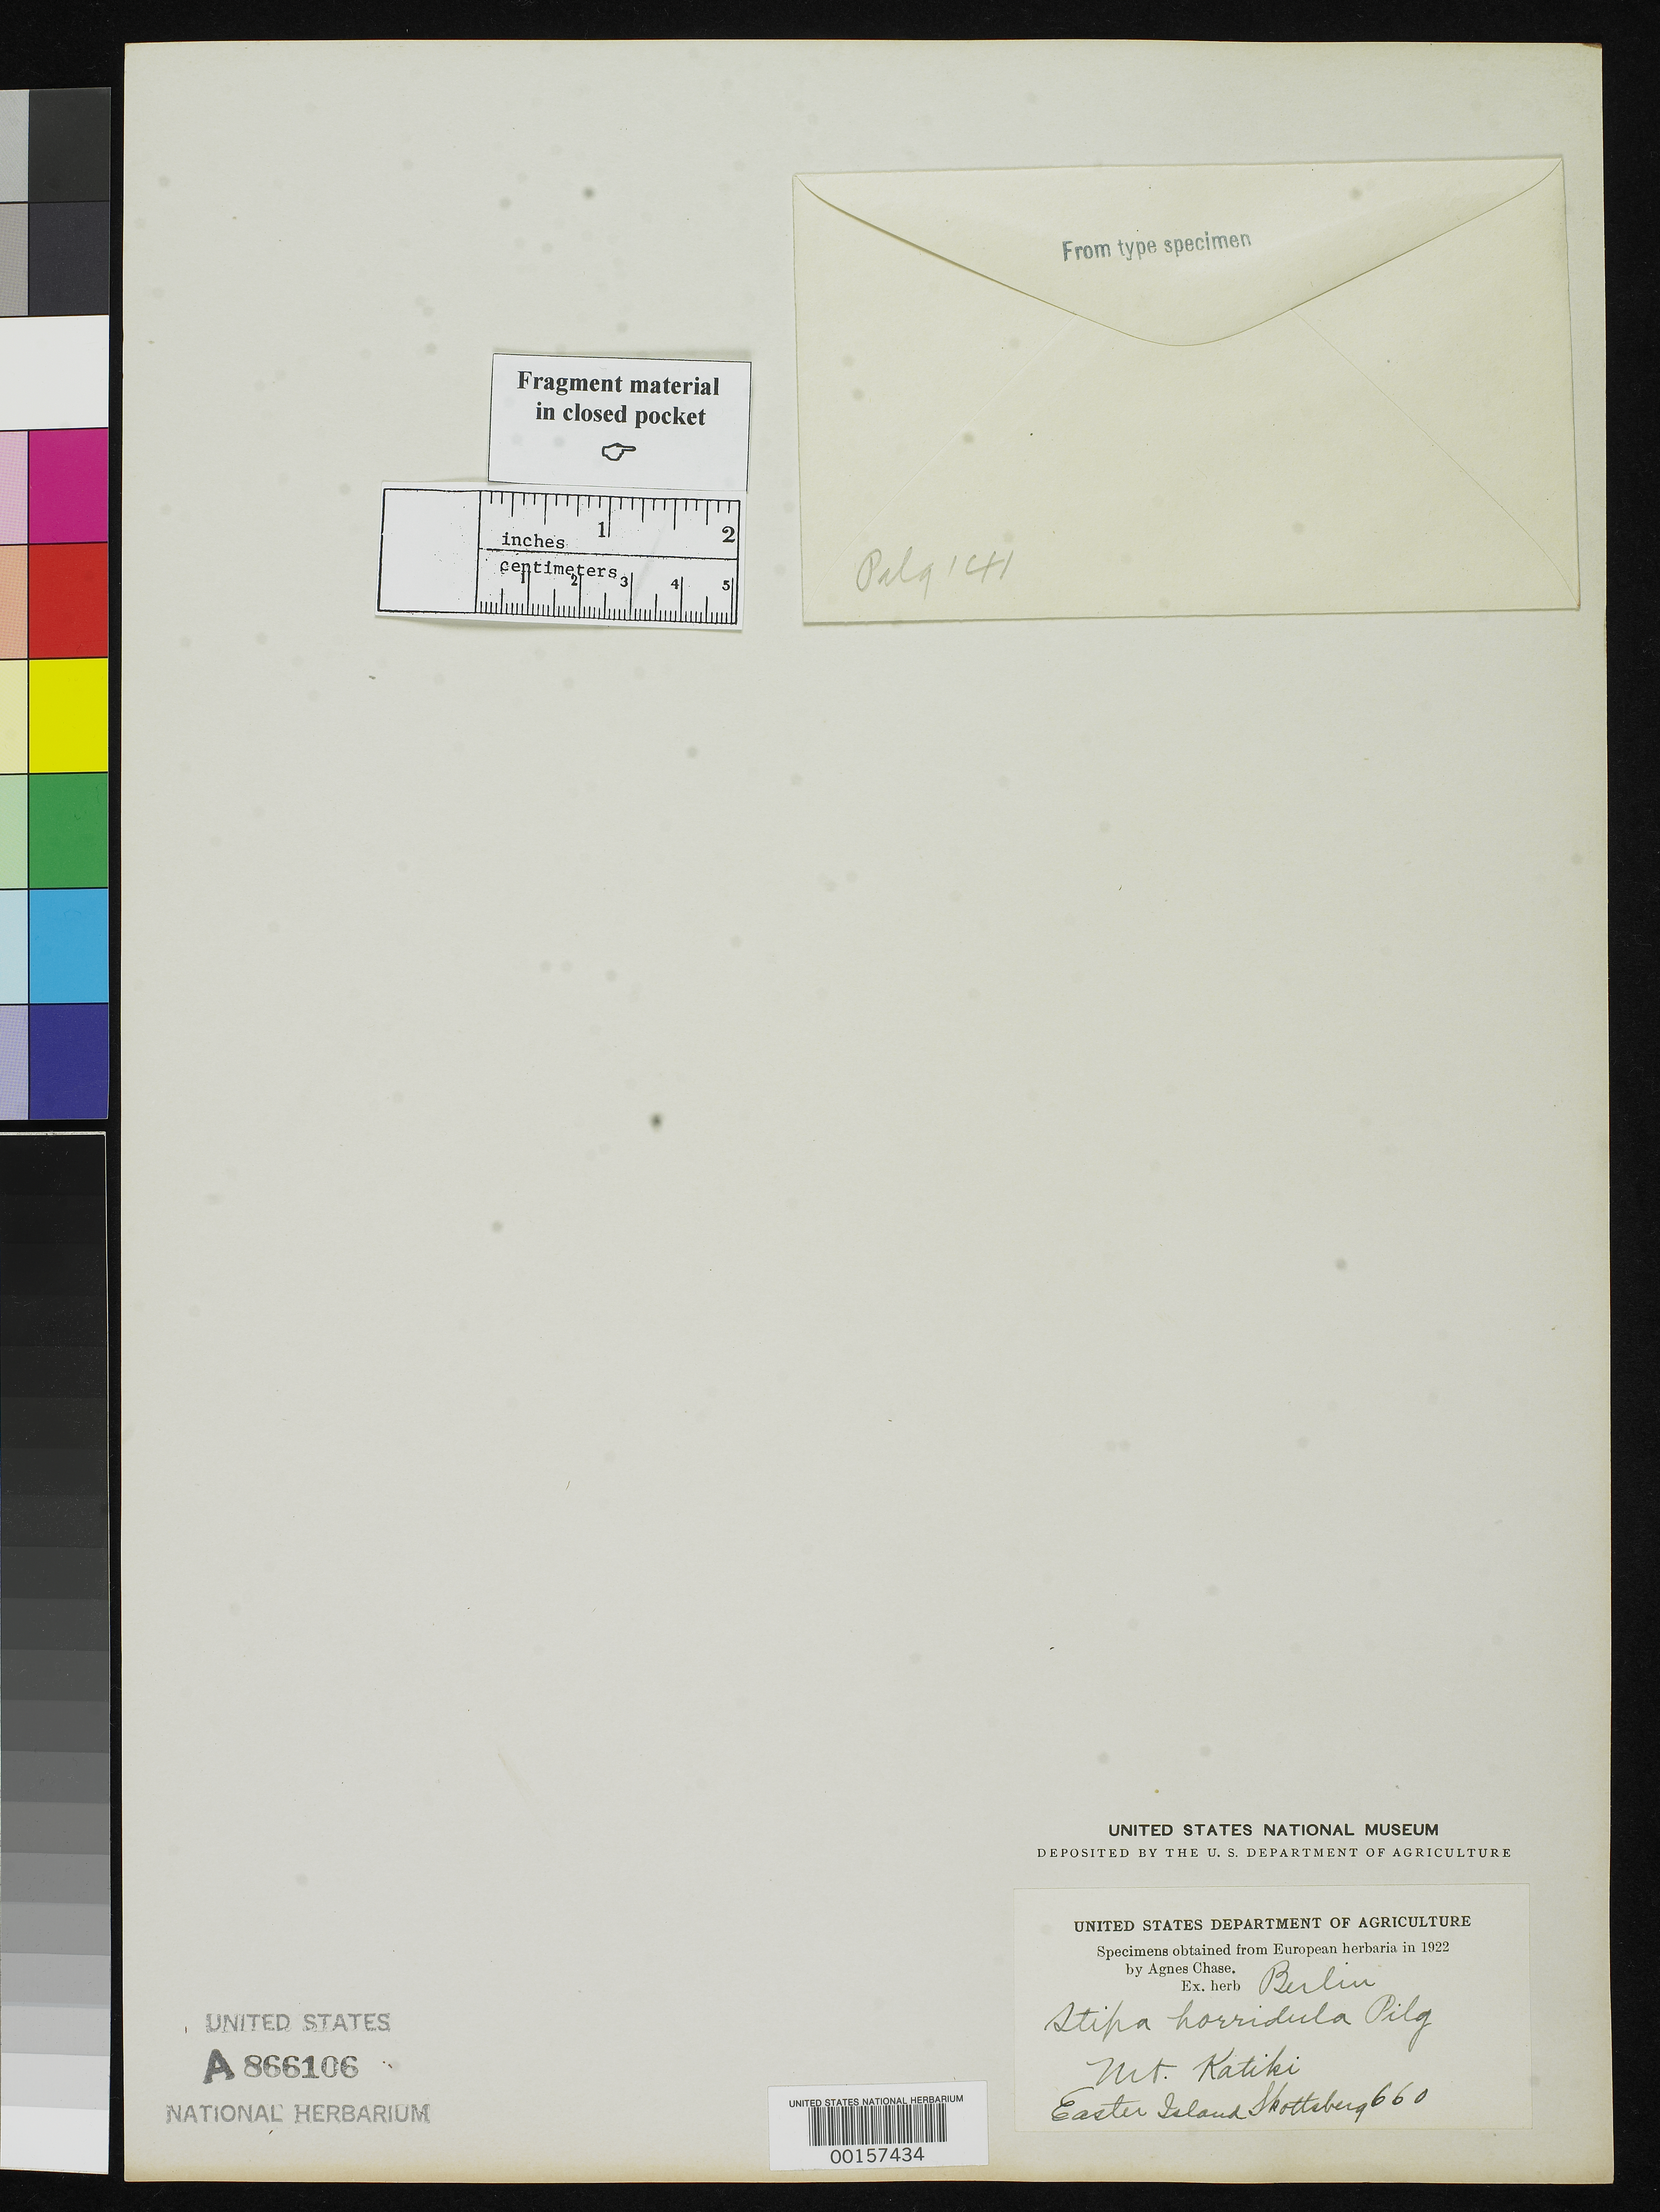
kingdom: Plantae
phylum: Tracheophyta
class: Liliopsida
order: Poales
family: Poaceae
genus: Stipa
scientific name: Stipa horridula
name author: Pilg. in Skottsb.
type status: Type Fragment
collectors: C. Skottsberg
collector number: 660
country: Chile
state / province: Valparaíso (V)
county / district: Isla de Pascua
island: Pascua [Easter]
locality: Mt. Katiki, stray patches on western slope.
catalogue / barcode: US 866106A